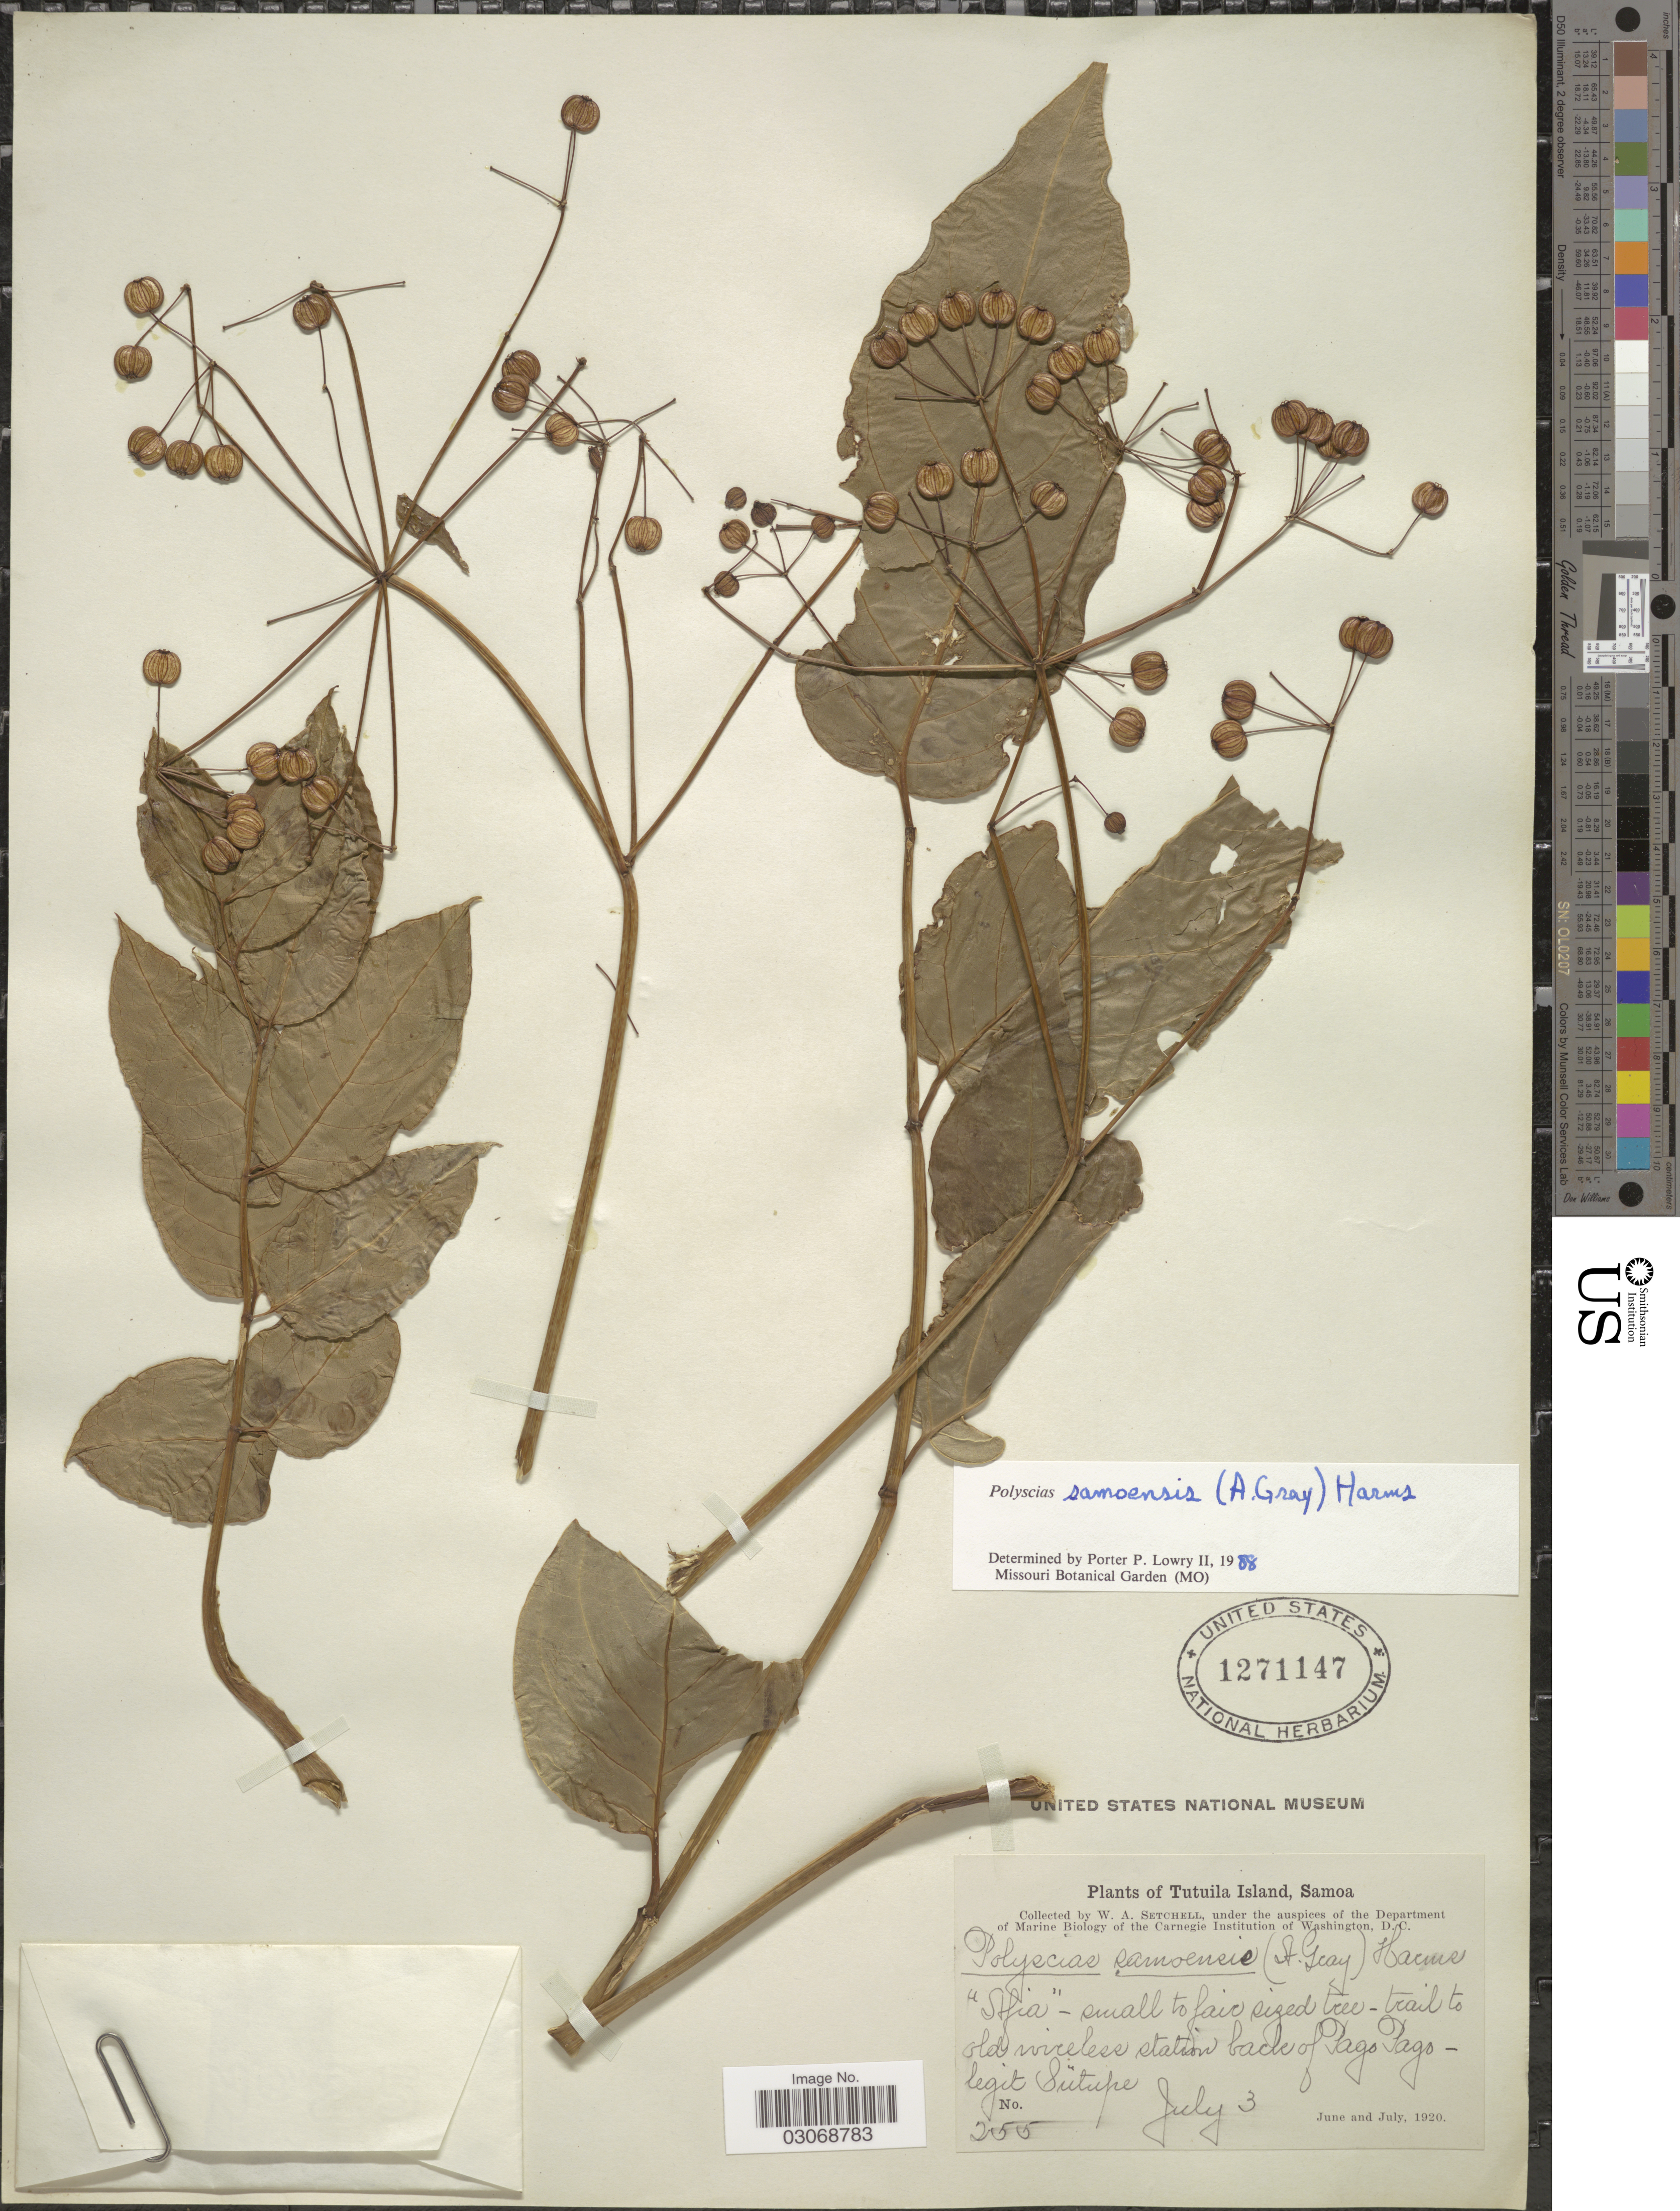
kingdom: Plantae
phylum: Tracheophyta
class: Magnoliopsida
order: Apiales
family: Araliaceae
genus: Polyscias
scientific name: Polyscias samoensis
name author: (A. Gray) Harms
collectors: W. Setchell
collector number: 255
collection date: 1920-07-03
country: American Samoa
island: Tutuila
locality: Tutuila Island, Samoa, trail to old wireless station back of Pago Pago- legit Sütupe.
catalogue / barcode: US 1271147